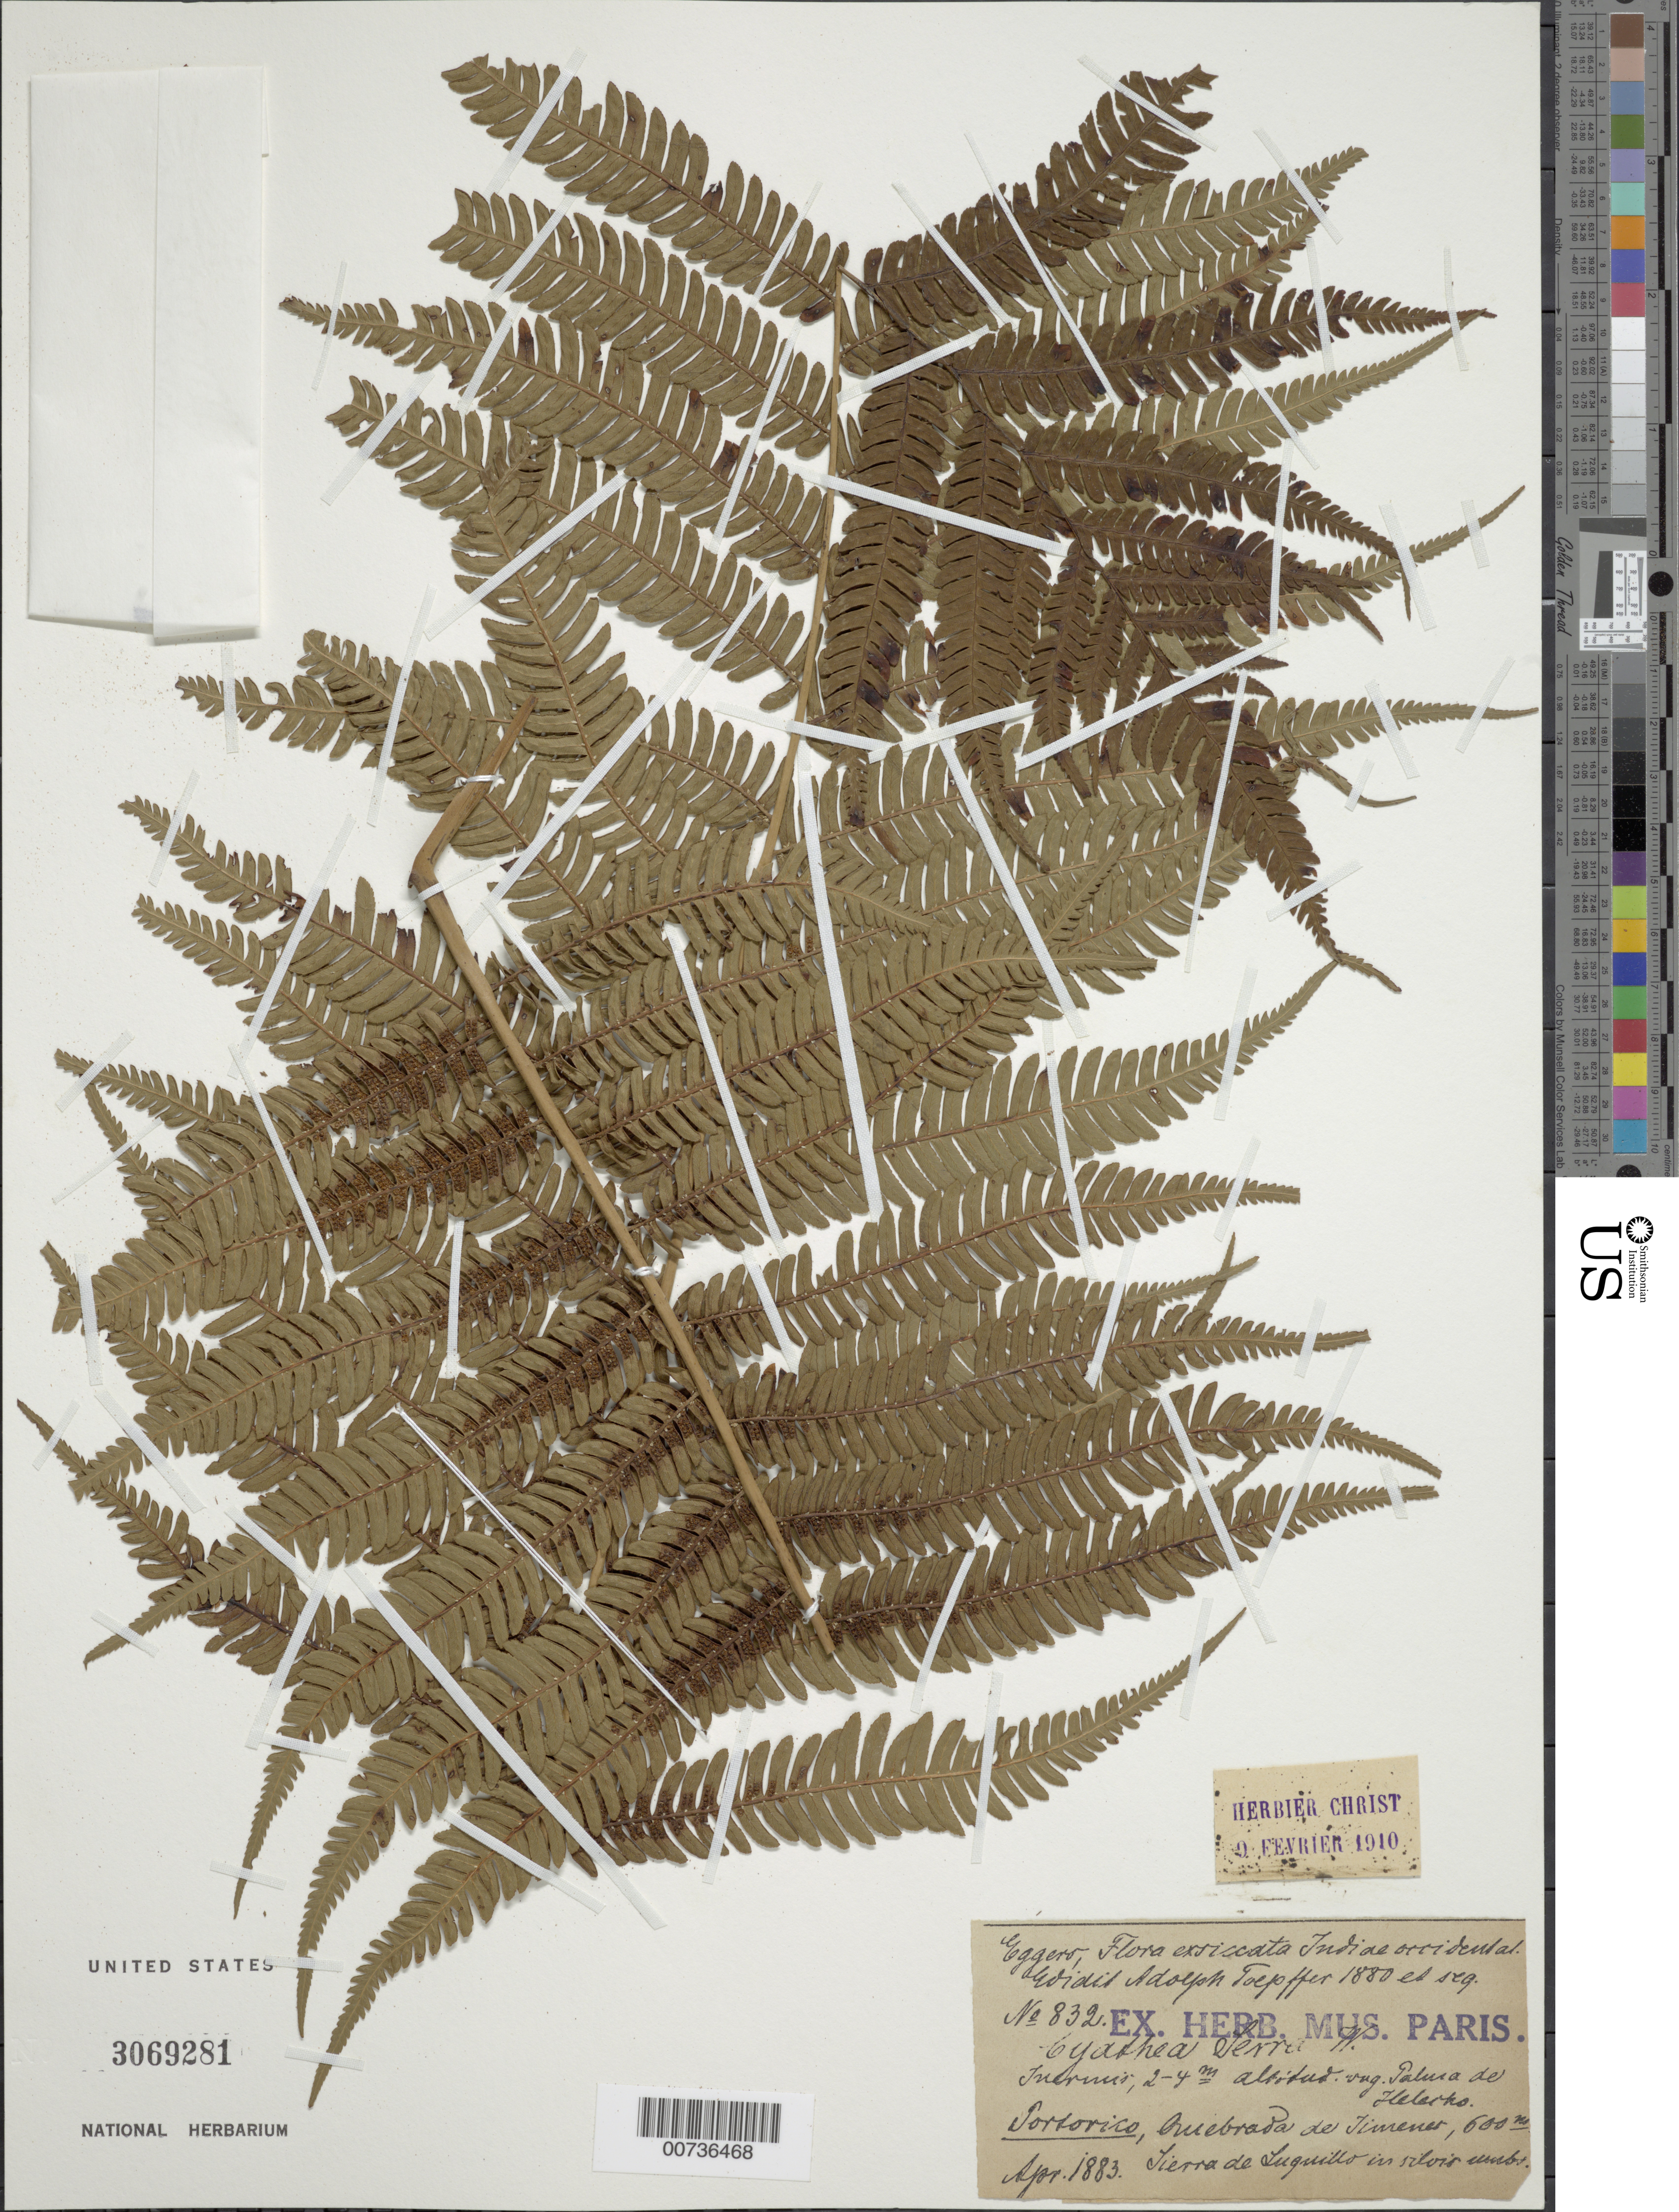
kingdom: Plantae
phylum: Tracheophyta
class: Polypodiopsida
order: Cyatheales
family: Cyatheaceae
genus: Cyathea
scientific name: Cyathea x wilsonii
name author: Hook.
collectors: H. F. A. von Eggers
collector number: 832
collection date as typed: Apr 1883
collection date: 1883-04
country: Puerto Rico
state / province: Luquillo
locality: Quebrada de Jimenes, Sierra de Luquillo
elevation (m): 600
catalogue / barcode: US 3069281